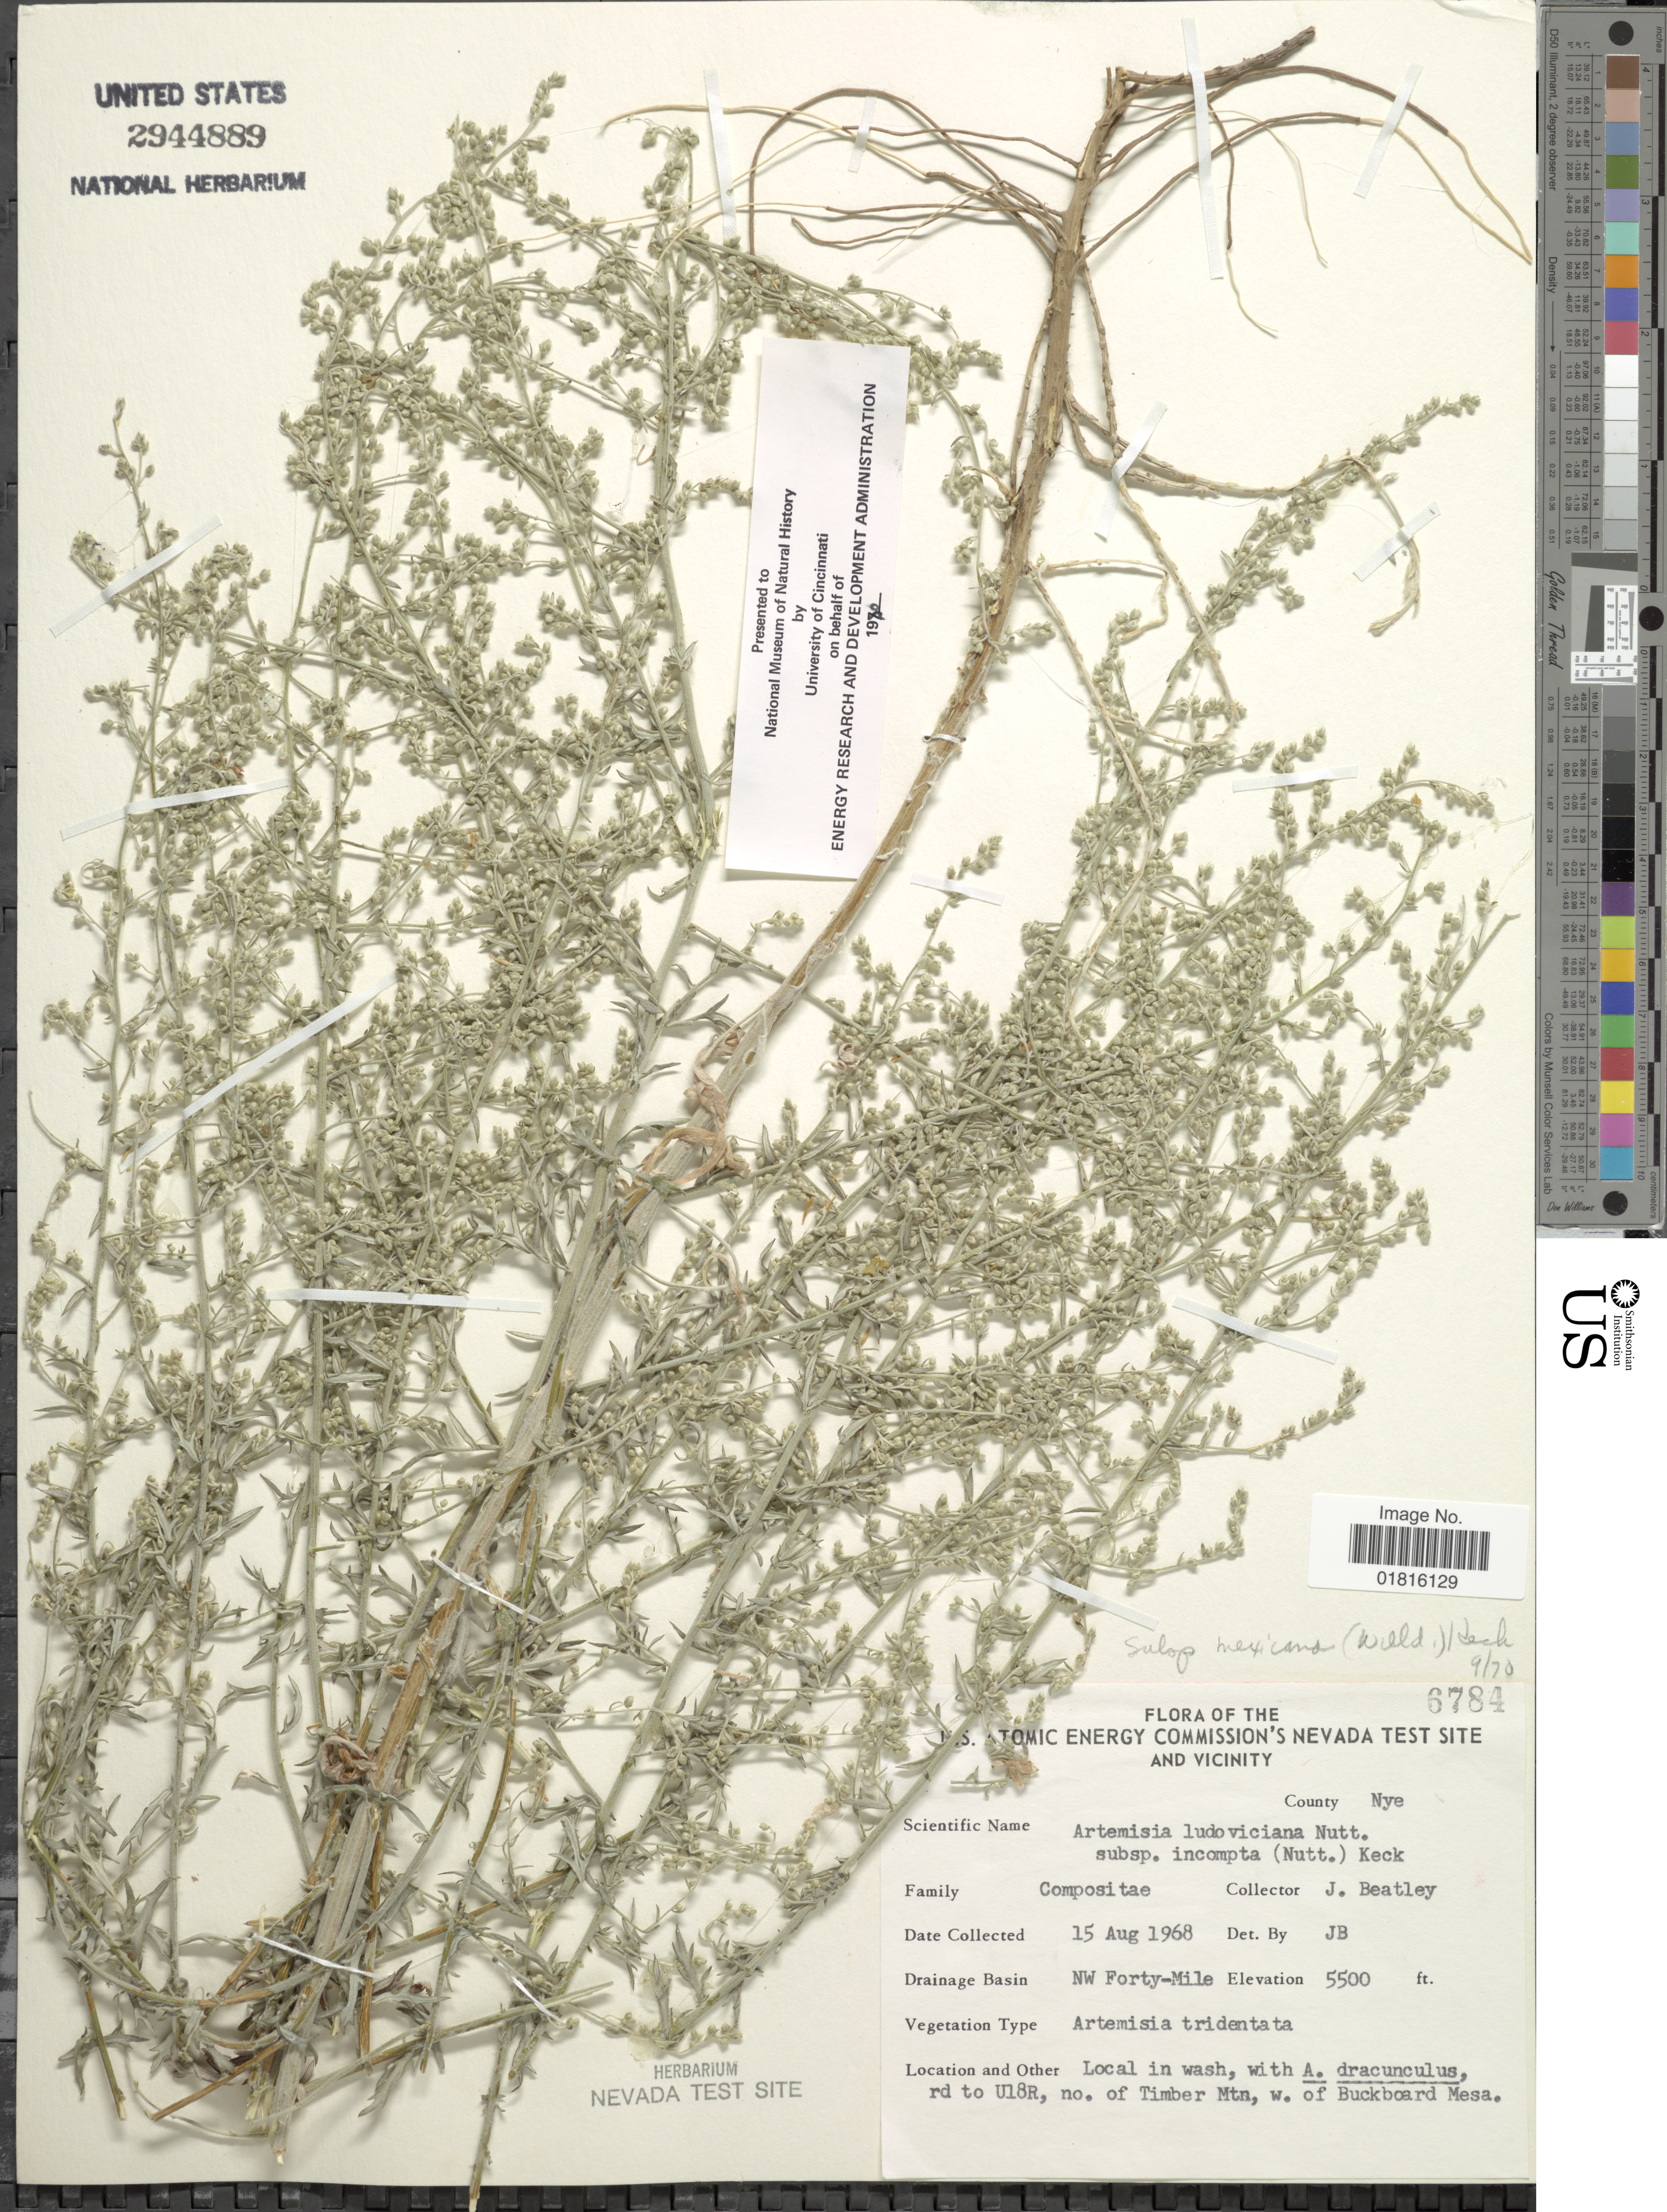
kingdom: Plantae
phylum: Tracheophyta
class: Magnoliopsida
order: Asterales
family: Asteraceae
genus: Artemisia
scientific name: Artemisia ludoviciana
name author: Nutt.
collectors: J. C. Beatley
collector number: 6784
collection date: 1968-08-15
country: United States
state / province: Nevada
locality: U.S. Atomic Energy Commission's Nevada Test Site and Vicinity, County Nye, NW Forty-Mile, Local in wash, rd to U18R, no. Timber Mtn, w. of Buckboard Mesa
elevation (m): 1676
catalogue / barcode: US 2944889